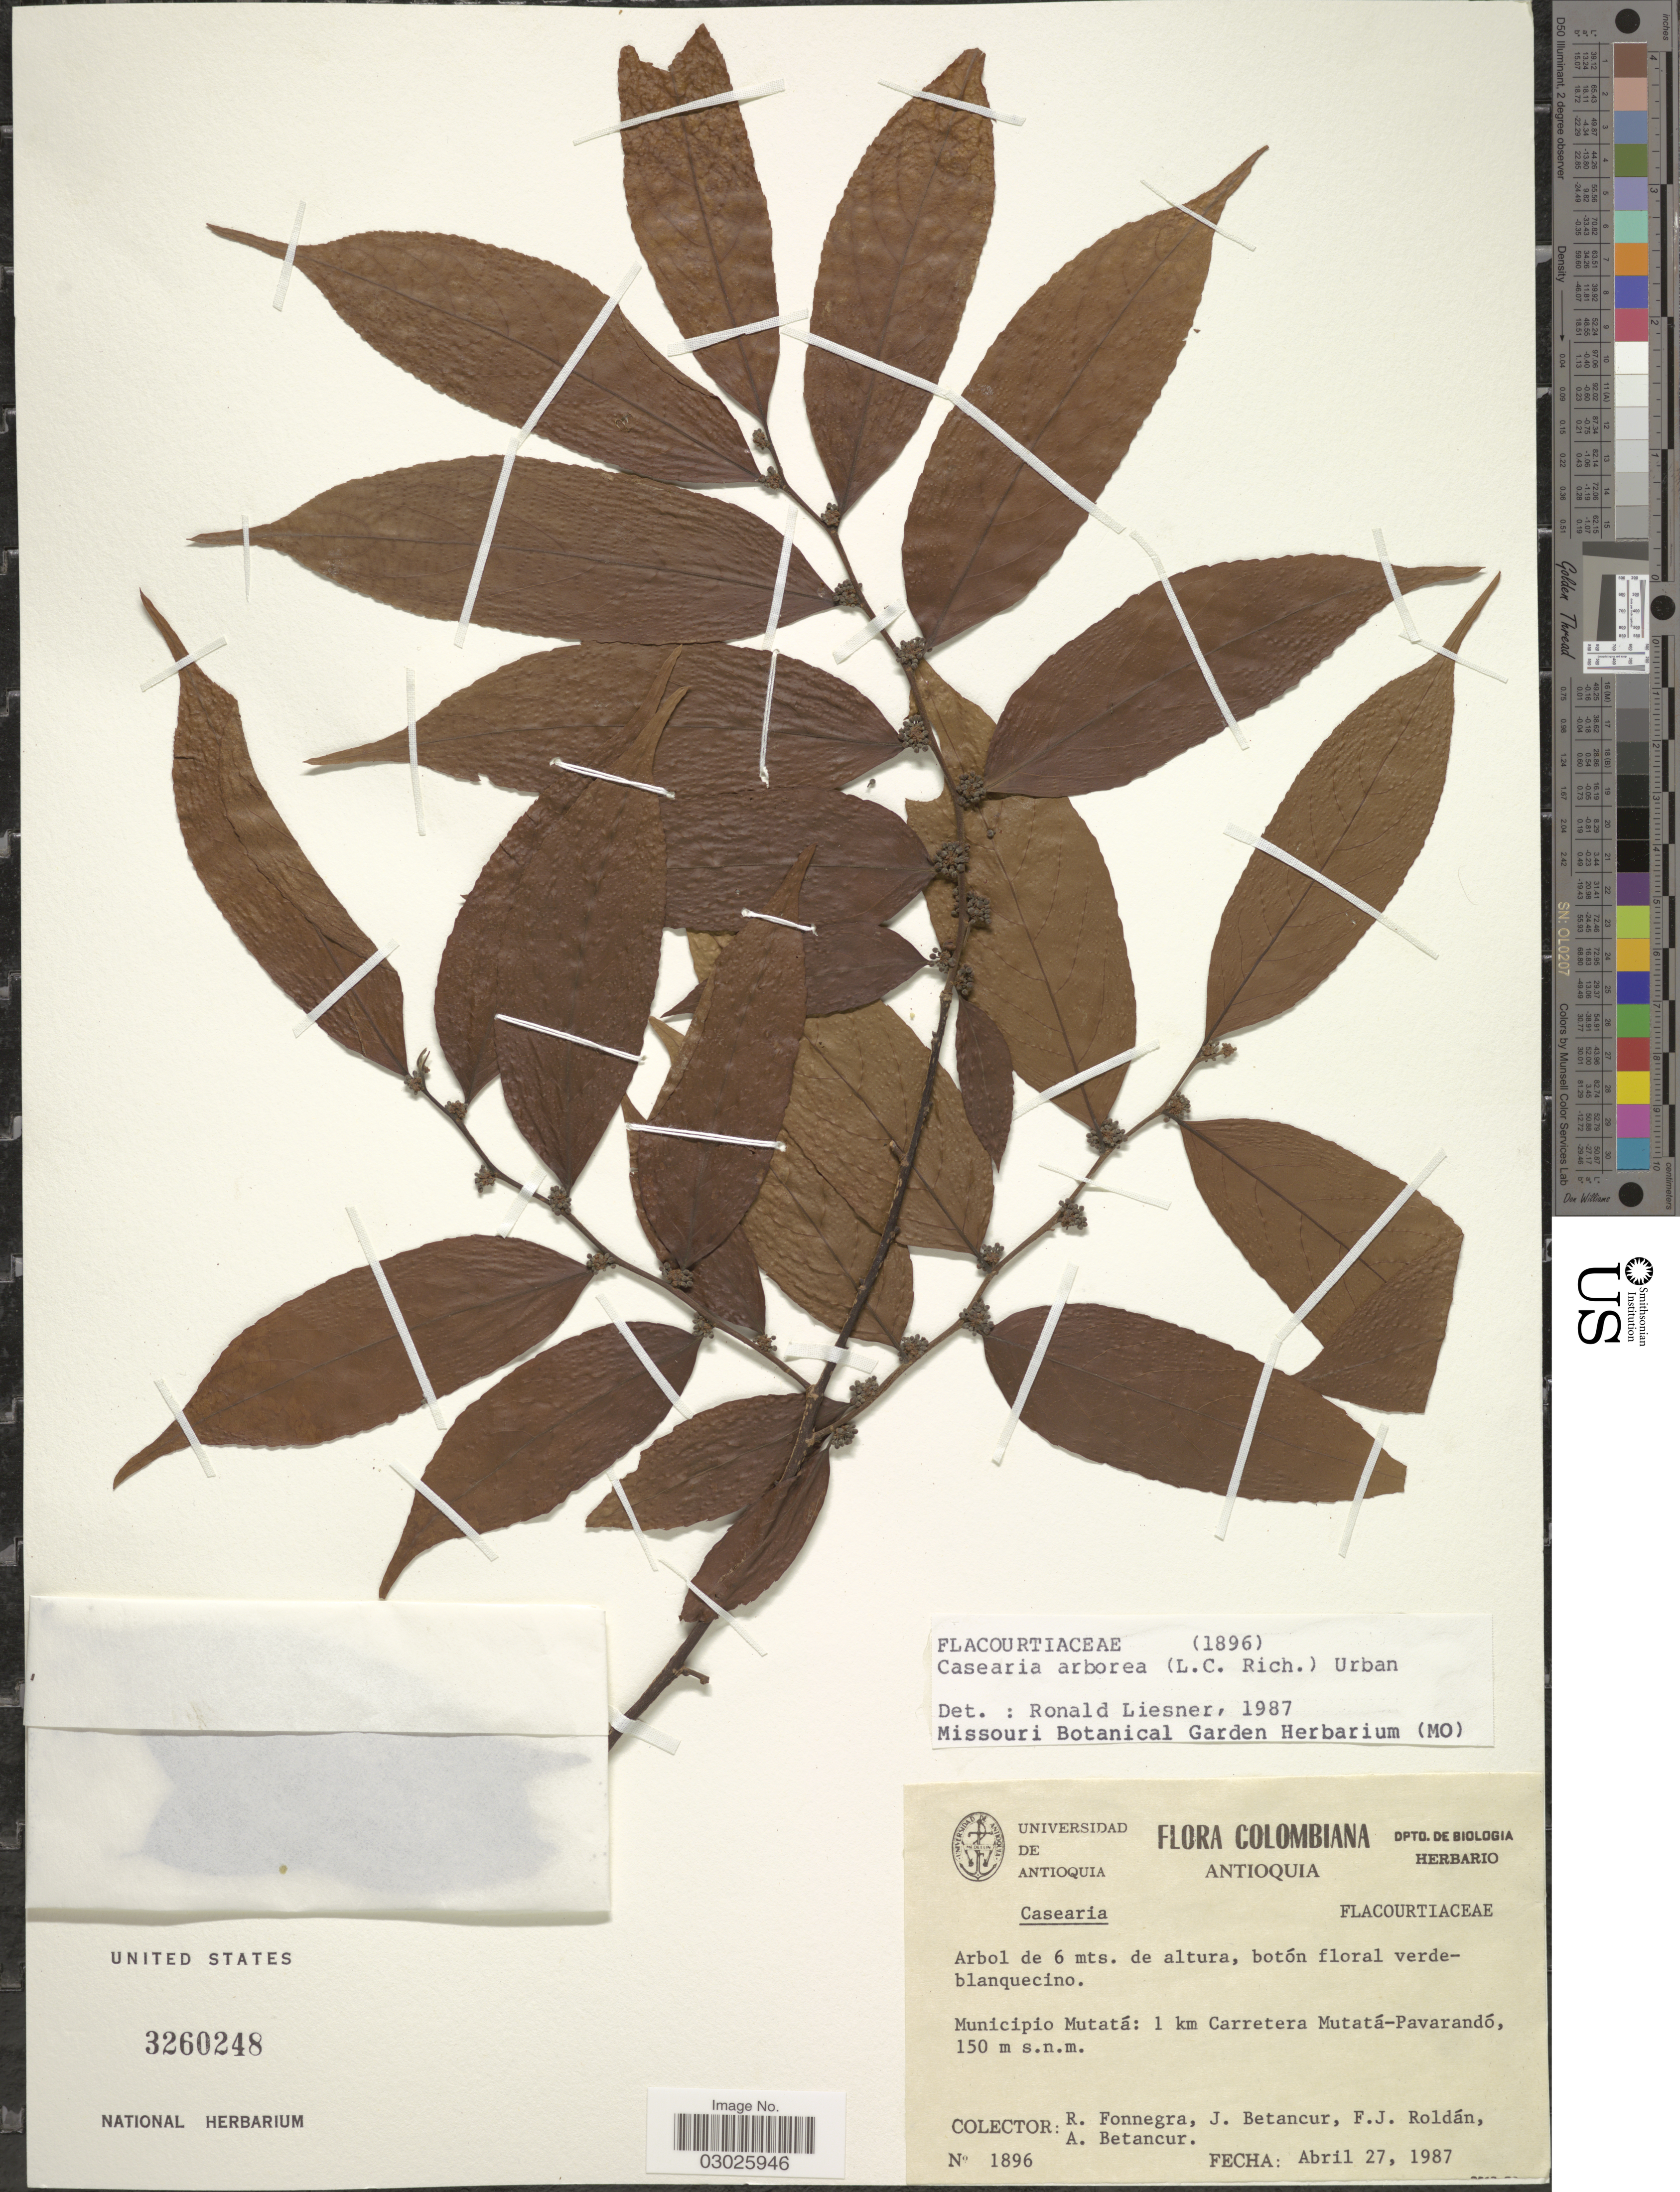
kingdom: Plantae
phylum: Tracheophyta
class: Magnoliopsida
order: Malpighiales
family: Salicaceae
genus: Casearia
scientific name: Casearia arborea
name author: (Rich.) Urb.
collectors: R. Fonnegra G., J. Betancur, F. J. Roldán & A. Betancur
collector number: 1896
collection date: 1987-04-27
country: Colombia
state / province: Antioquia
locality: Municipio Mutatá: 1 km Carretera Mutatá-Pavarandó.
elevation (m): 150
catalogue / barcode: US 3260248